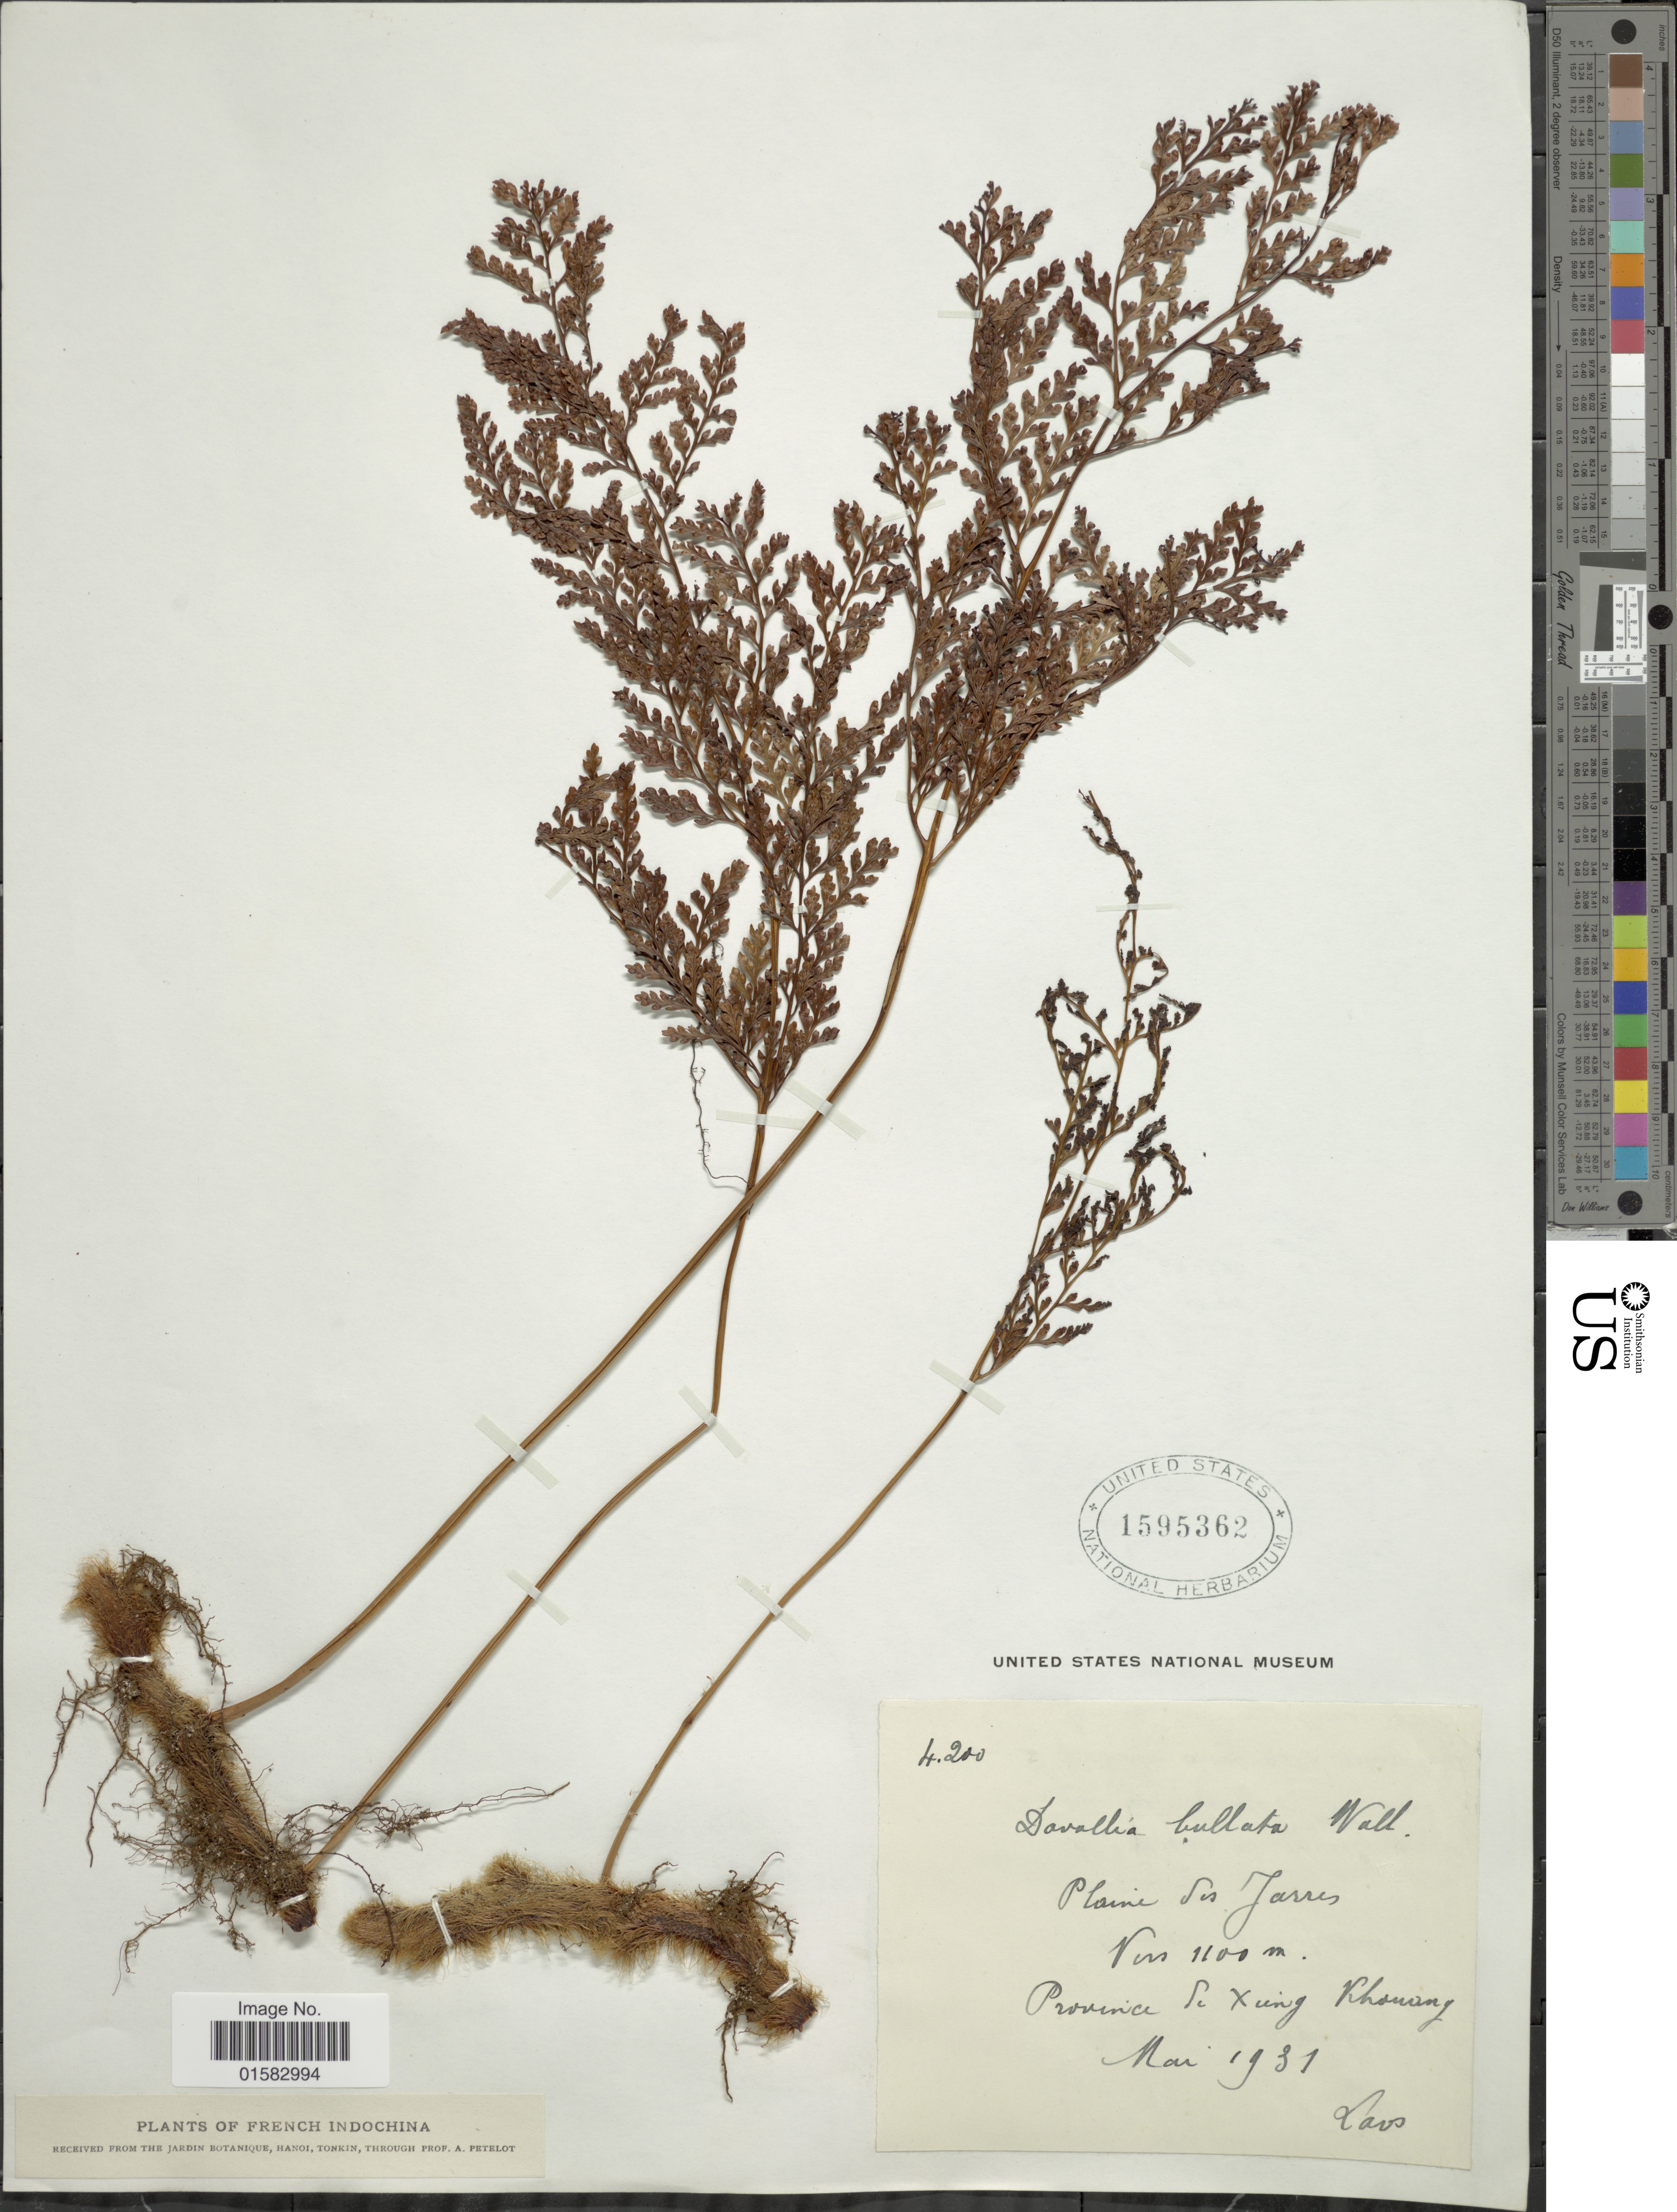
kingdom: Plantae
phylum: Tracheophyta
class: Polypodiopsida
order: Polypodiales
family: Davalliaceae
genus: Davallia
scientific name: Davallia trichomanoides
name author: Blume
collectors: -. Lao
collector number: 4200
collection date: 1931-05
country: Laos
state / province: Xiangkhoang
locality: Jarres, Province of Xuing Khonung [interpreted]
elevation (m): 1100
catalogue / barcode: US 1595362